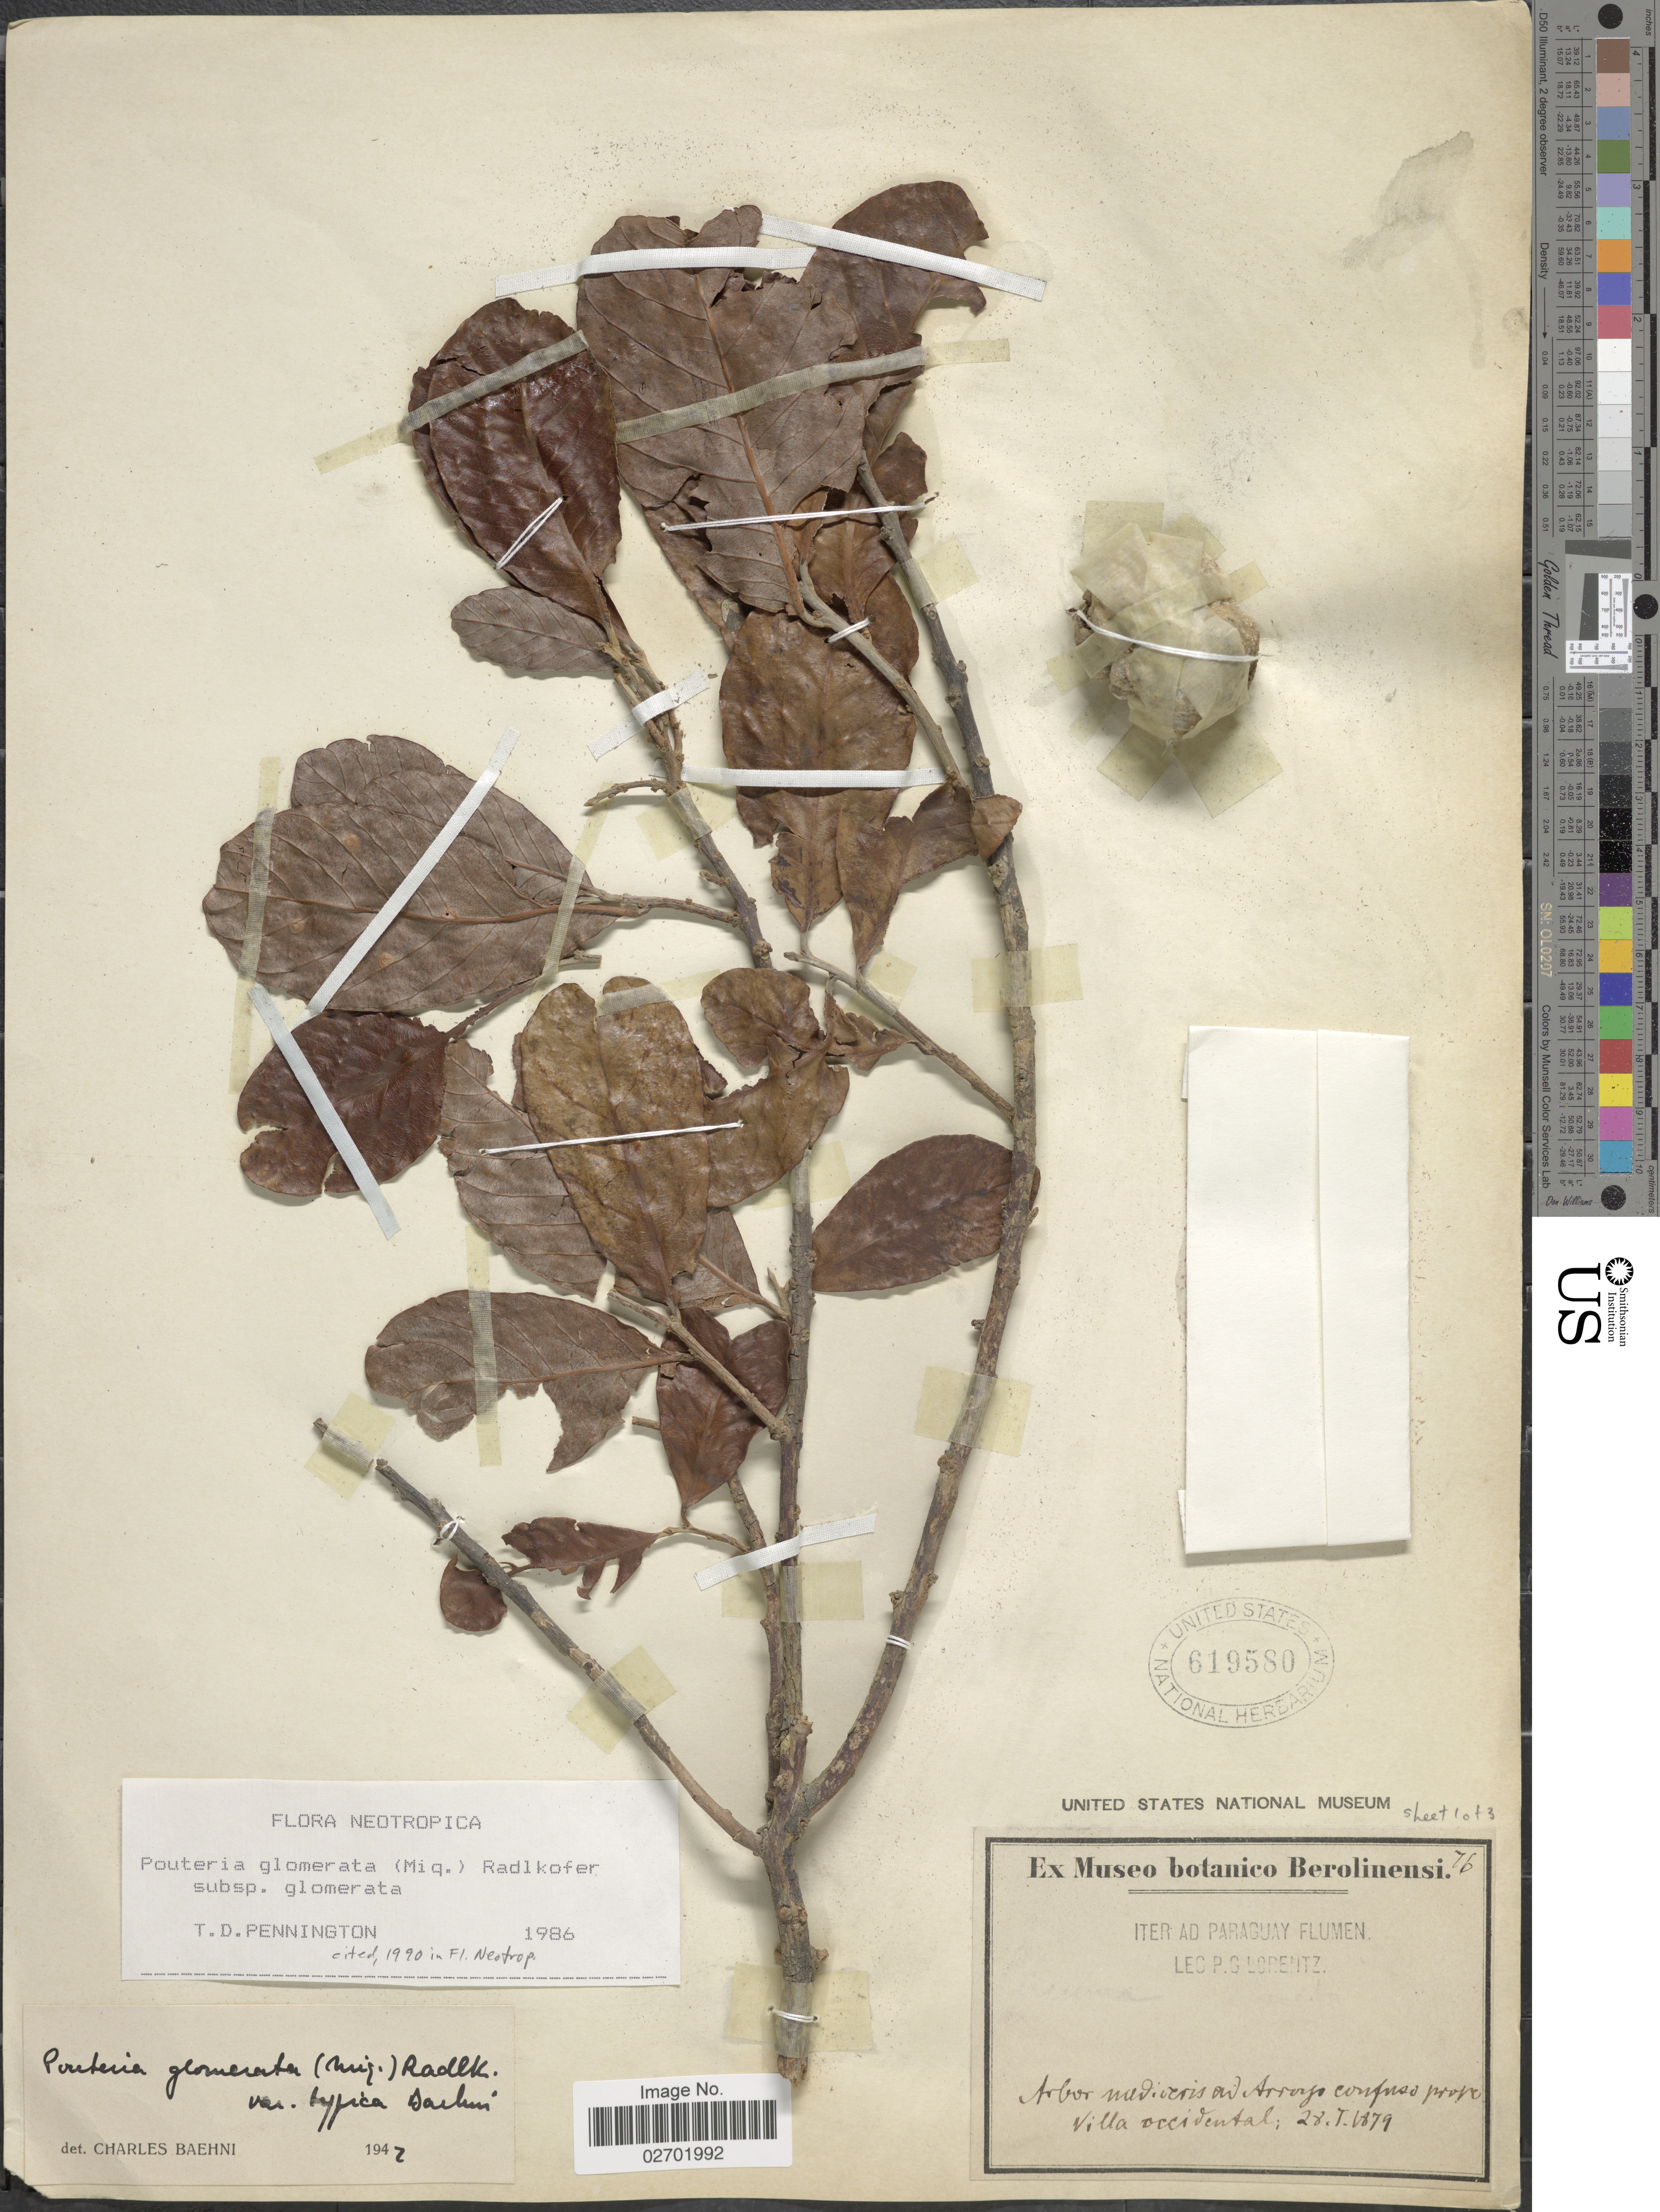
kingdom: Plantae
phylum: Tracheophyta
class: Magnoliopsida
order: Ericales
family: Sapotaceae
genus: Pouteria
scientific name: Pouteria glomerata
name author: (Miq.) Radlk.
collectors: P. G. Lorentz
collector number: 76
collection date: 1879-01-28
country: Paraguay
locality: ad Arroyo confuso prope Villa occidental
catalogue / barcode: US 619580